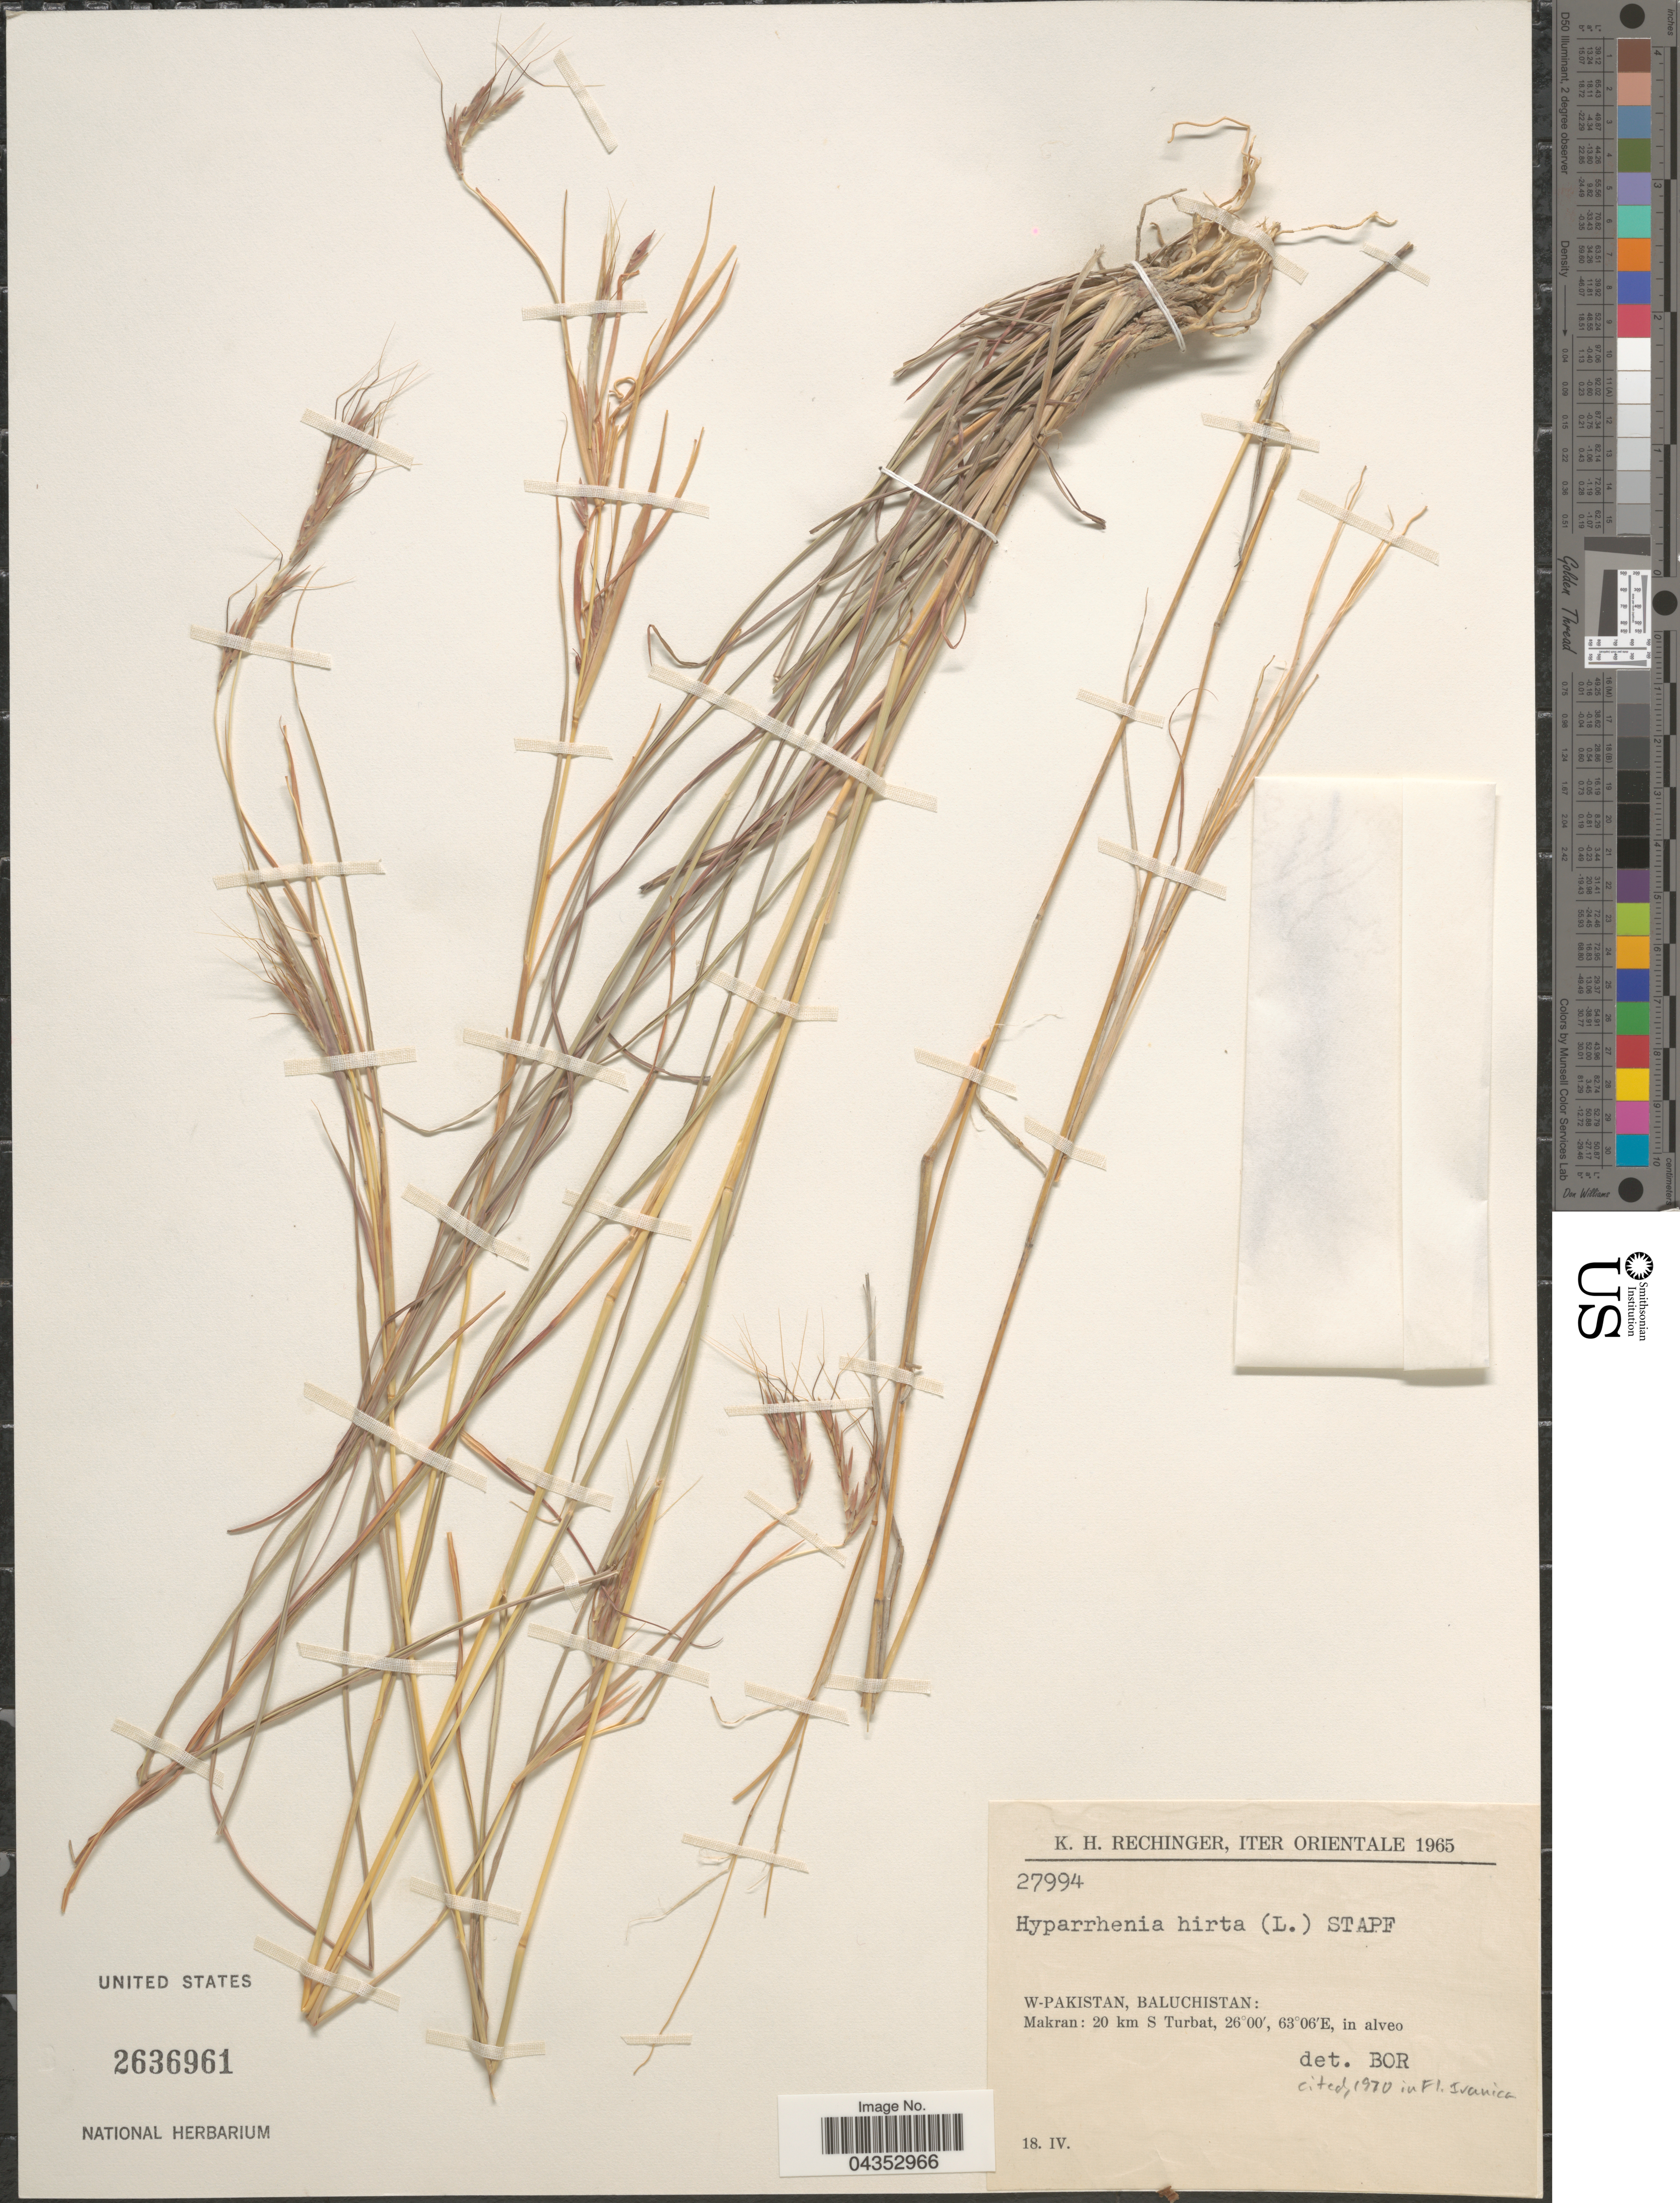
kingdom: Plantae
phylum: Tracheophyta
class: Liliopsida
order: Poales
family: Poaceae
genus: Hyparrhenia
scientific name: Hyparrhenia hirta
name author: (L.) Stapf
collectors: K. H. Rechinger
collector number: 27994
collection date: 1965-04-18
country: Pakistan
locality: Iter Orientale 1965. W-Pakistan, Baluchistan: Makran: 20 km S Turbat.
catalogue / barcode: US 2636961